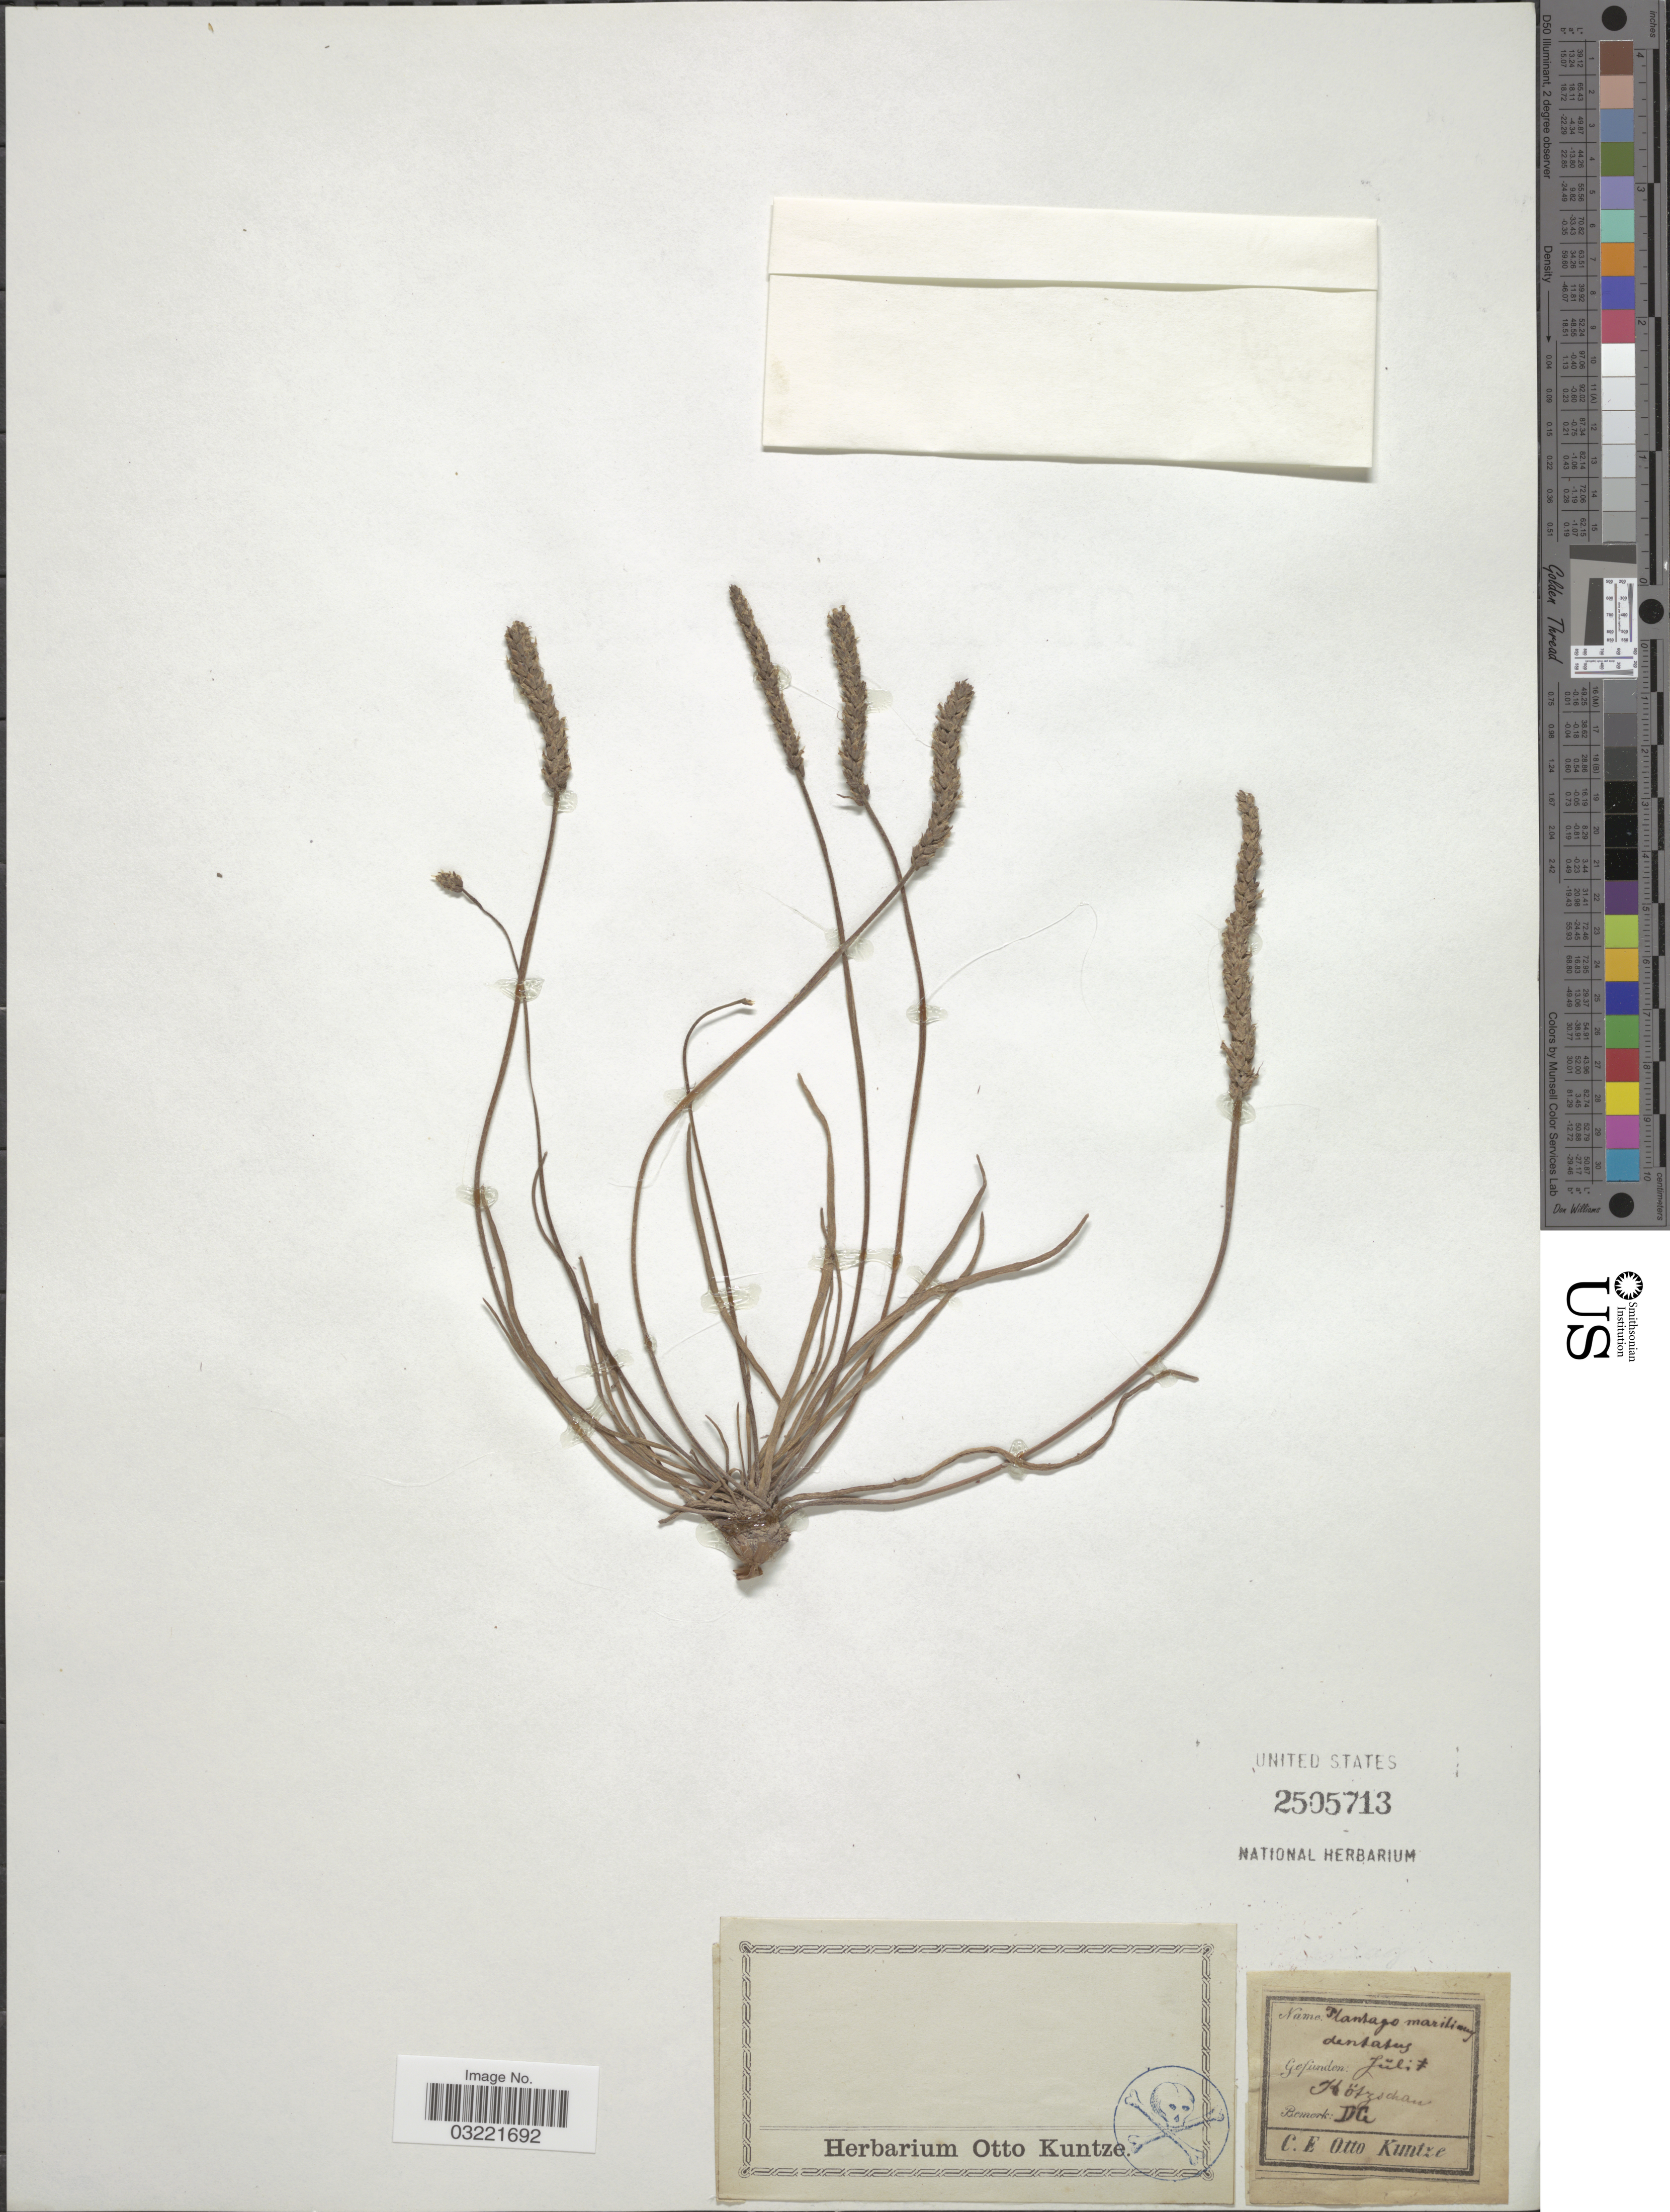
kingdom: Plantae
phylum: Tracheophyta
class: Magnoliopsida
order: Lamiales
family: Plantaginaceae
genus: Plantago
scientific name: Plantago maritima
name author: L.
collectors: C.E.O. Kuntze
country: Germany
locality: Kötzschau.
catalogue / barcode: US 2505713